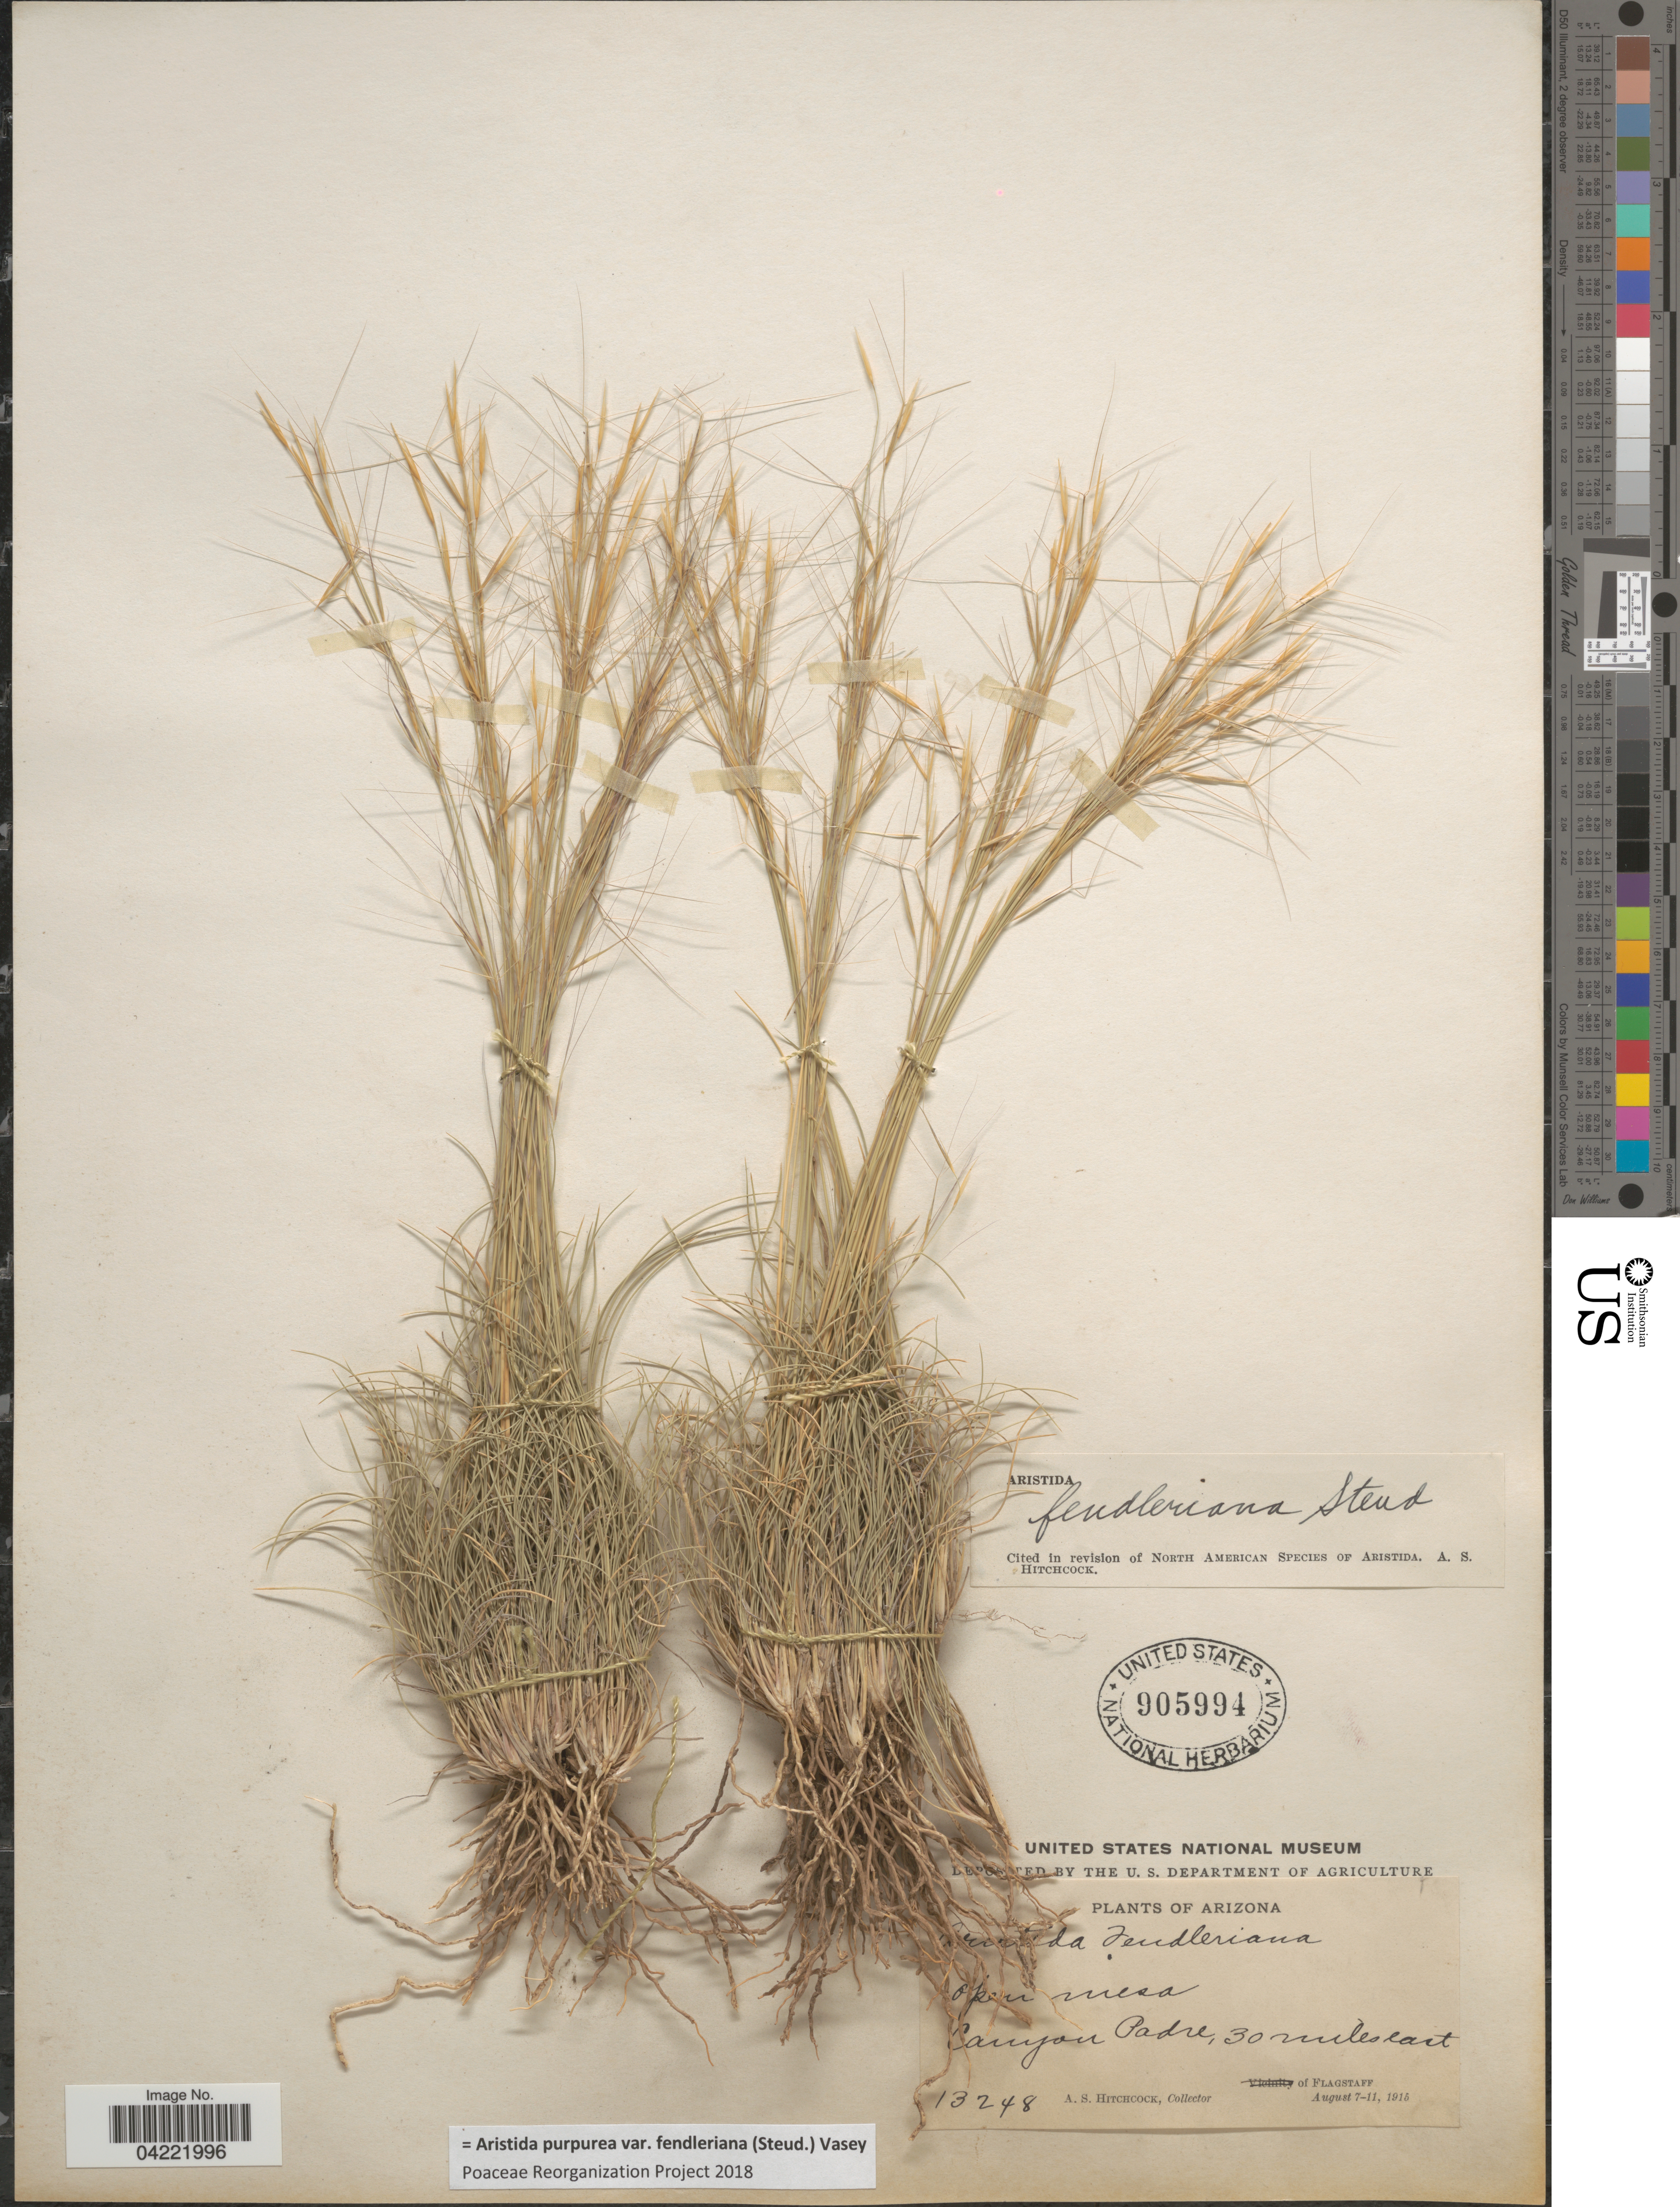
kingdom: Plantae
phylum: Tracheophyta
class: Liliopsida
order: Poales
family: Poaceae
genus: Aristida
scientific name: Aristida purpurea var. fendleriana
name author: (Steud.) Vasey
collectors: A. S. Hitchcock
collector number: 13248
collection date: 1915-08-07/1915-08-11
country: United States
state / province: Arizona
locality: Open mesa. Canyon Padre, 30 miles east of Flagstaff.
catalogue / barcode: US 905994